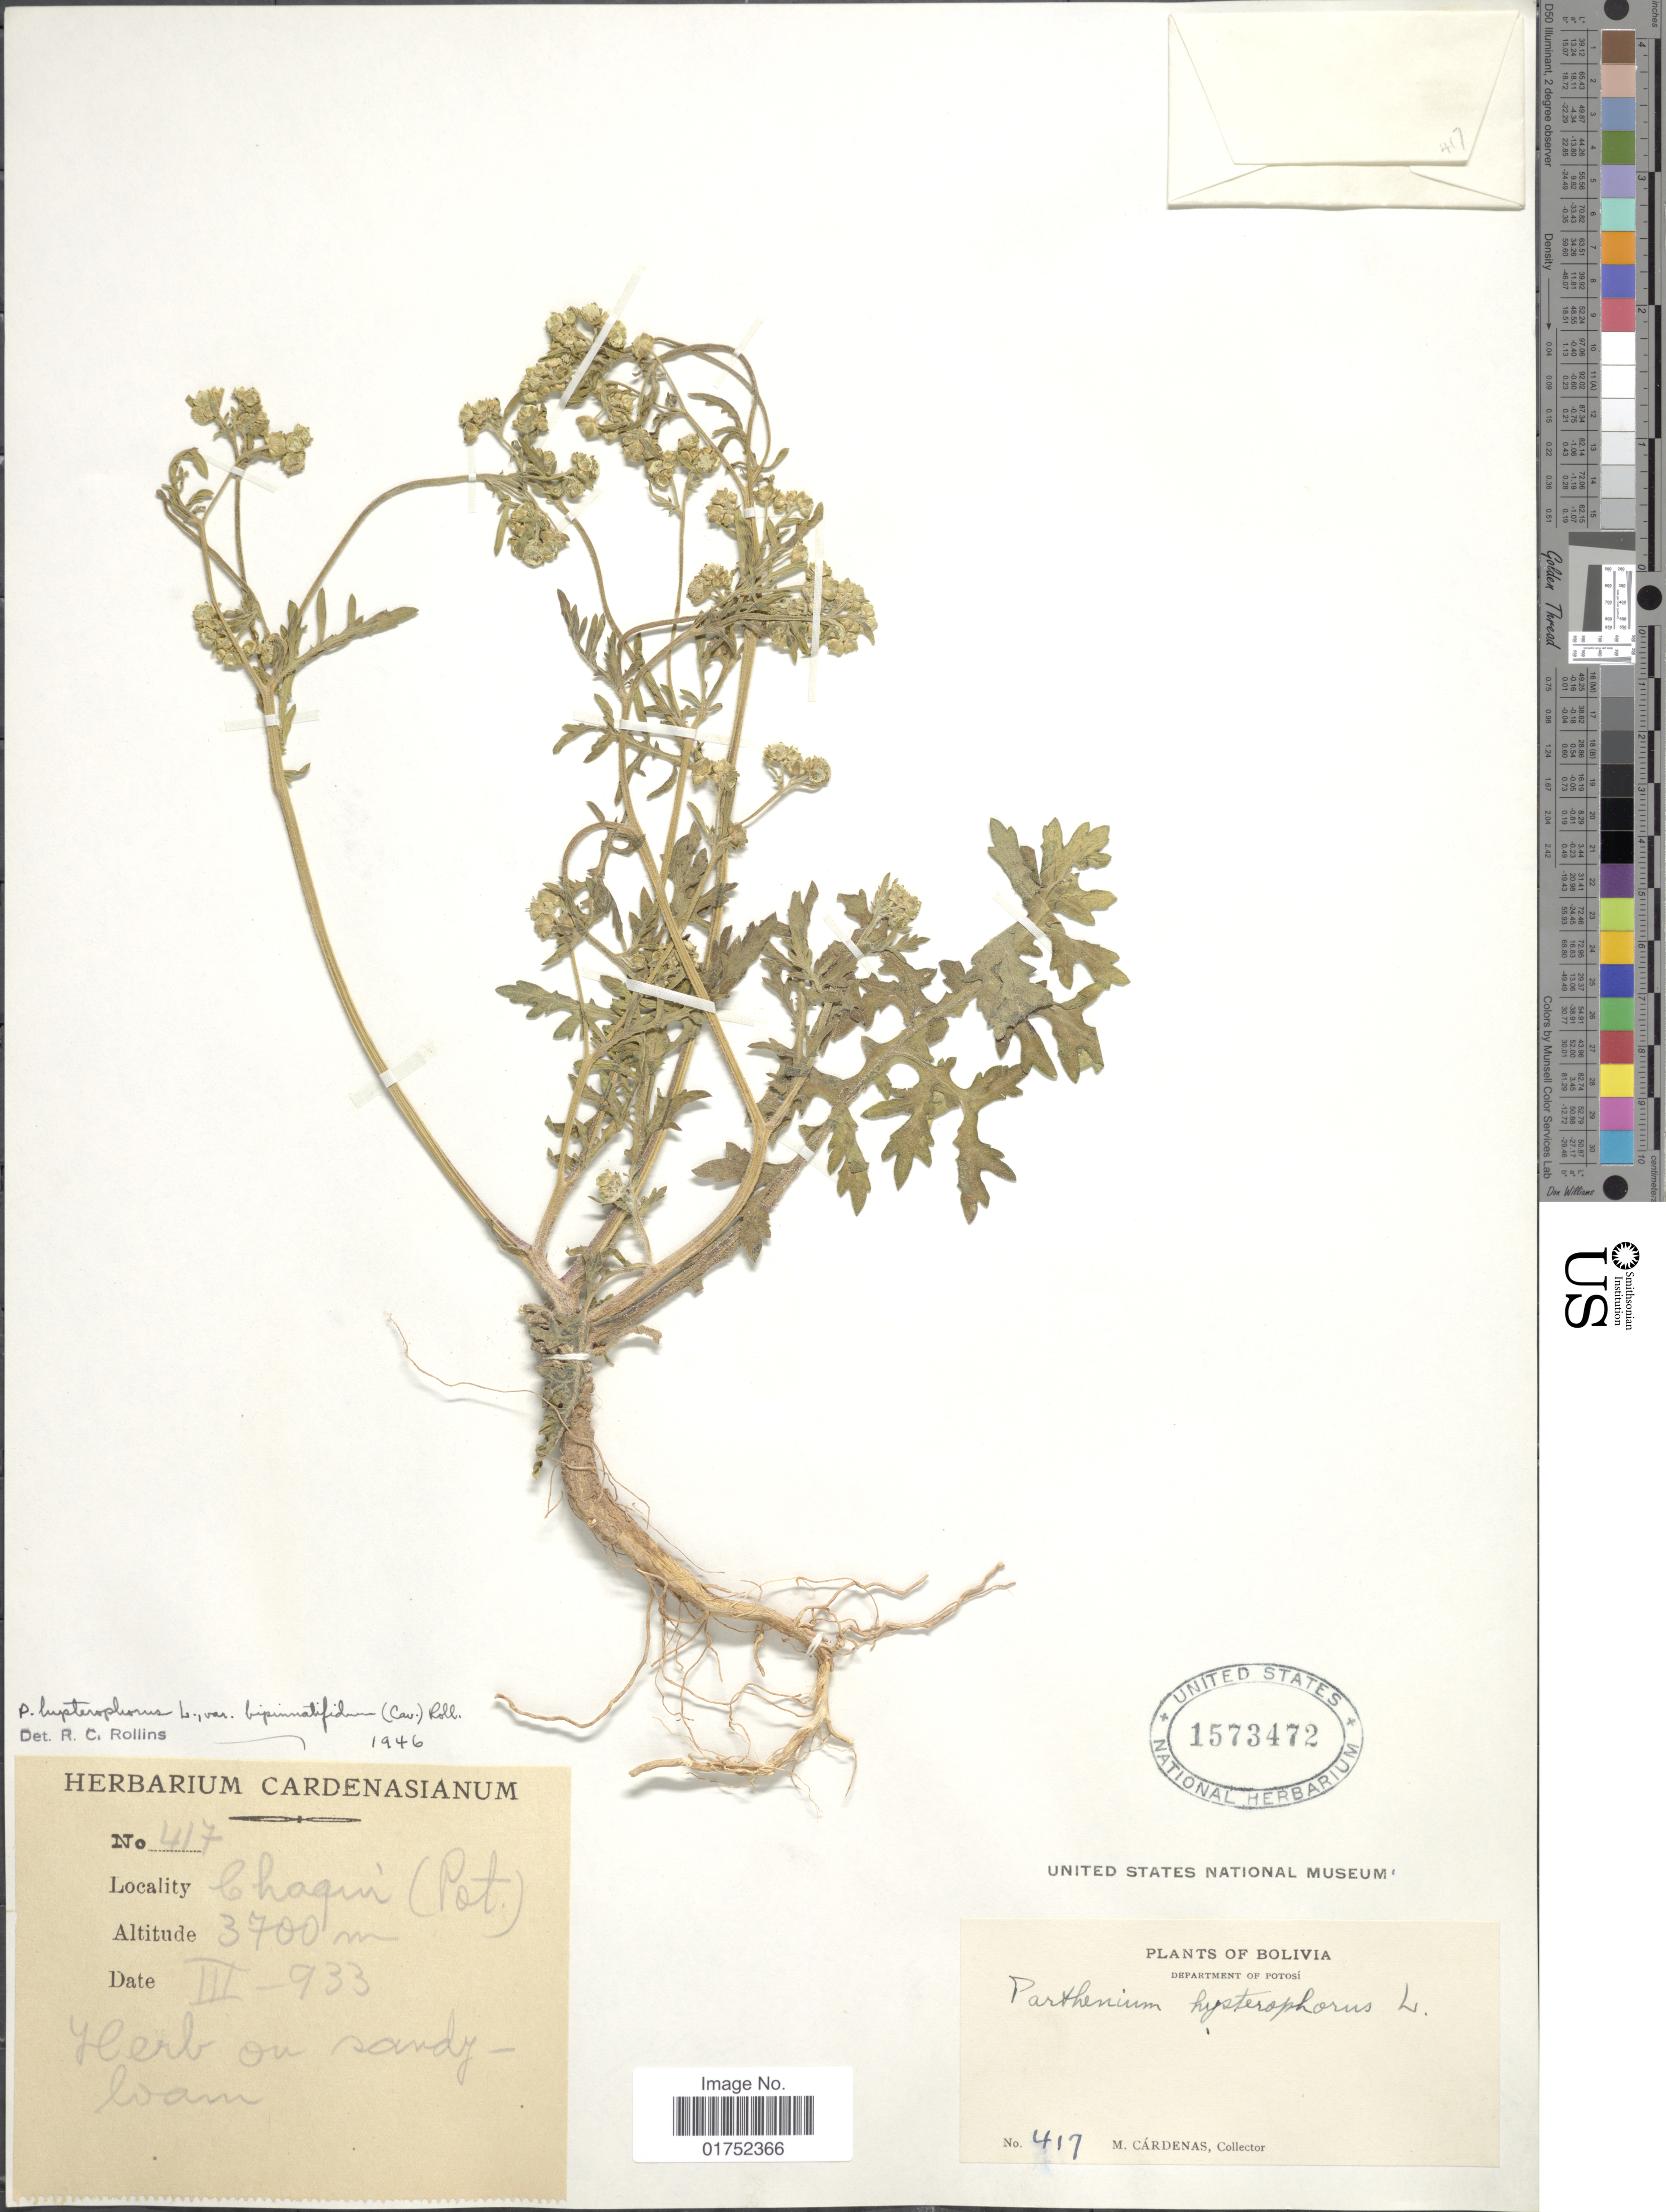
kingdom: Plantae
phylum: Tracheophyta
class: Magnoliopsida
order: Asterales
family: Asteraceae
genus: Parthenium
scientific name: Parthenium hysterophorus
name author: L.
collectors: M. Cárdenas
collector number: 417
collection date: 1933-03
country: Bolivia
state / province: Potosi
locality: Chaqui (Pot.)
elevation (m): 3700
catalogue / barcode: US 1573472